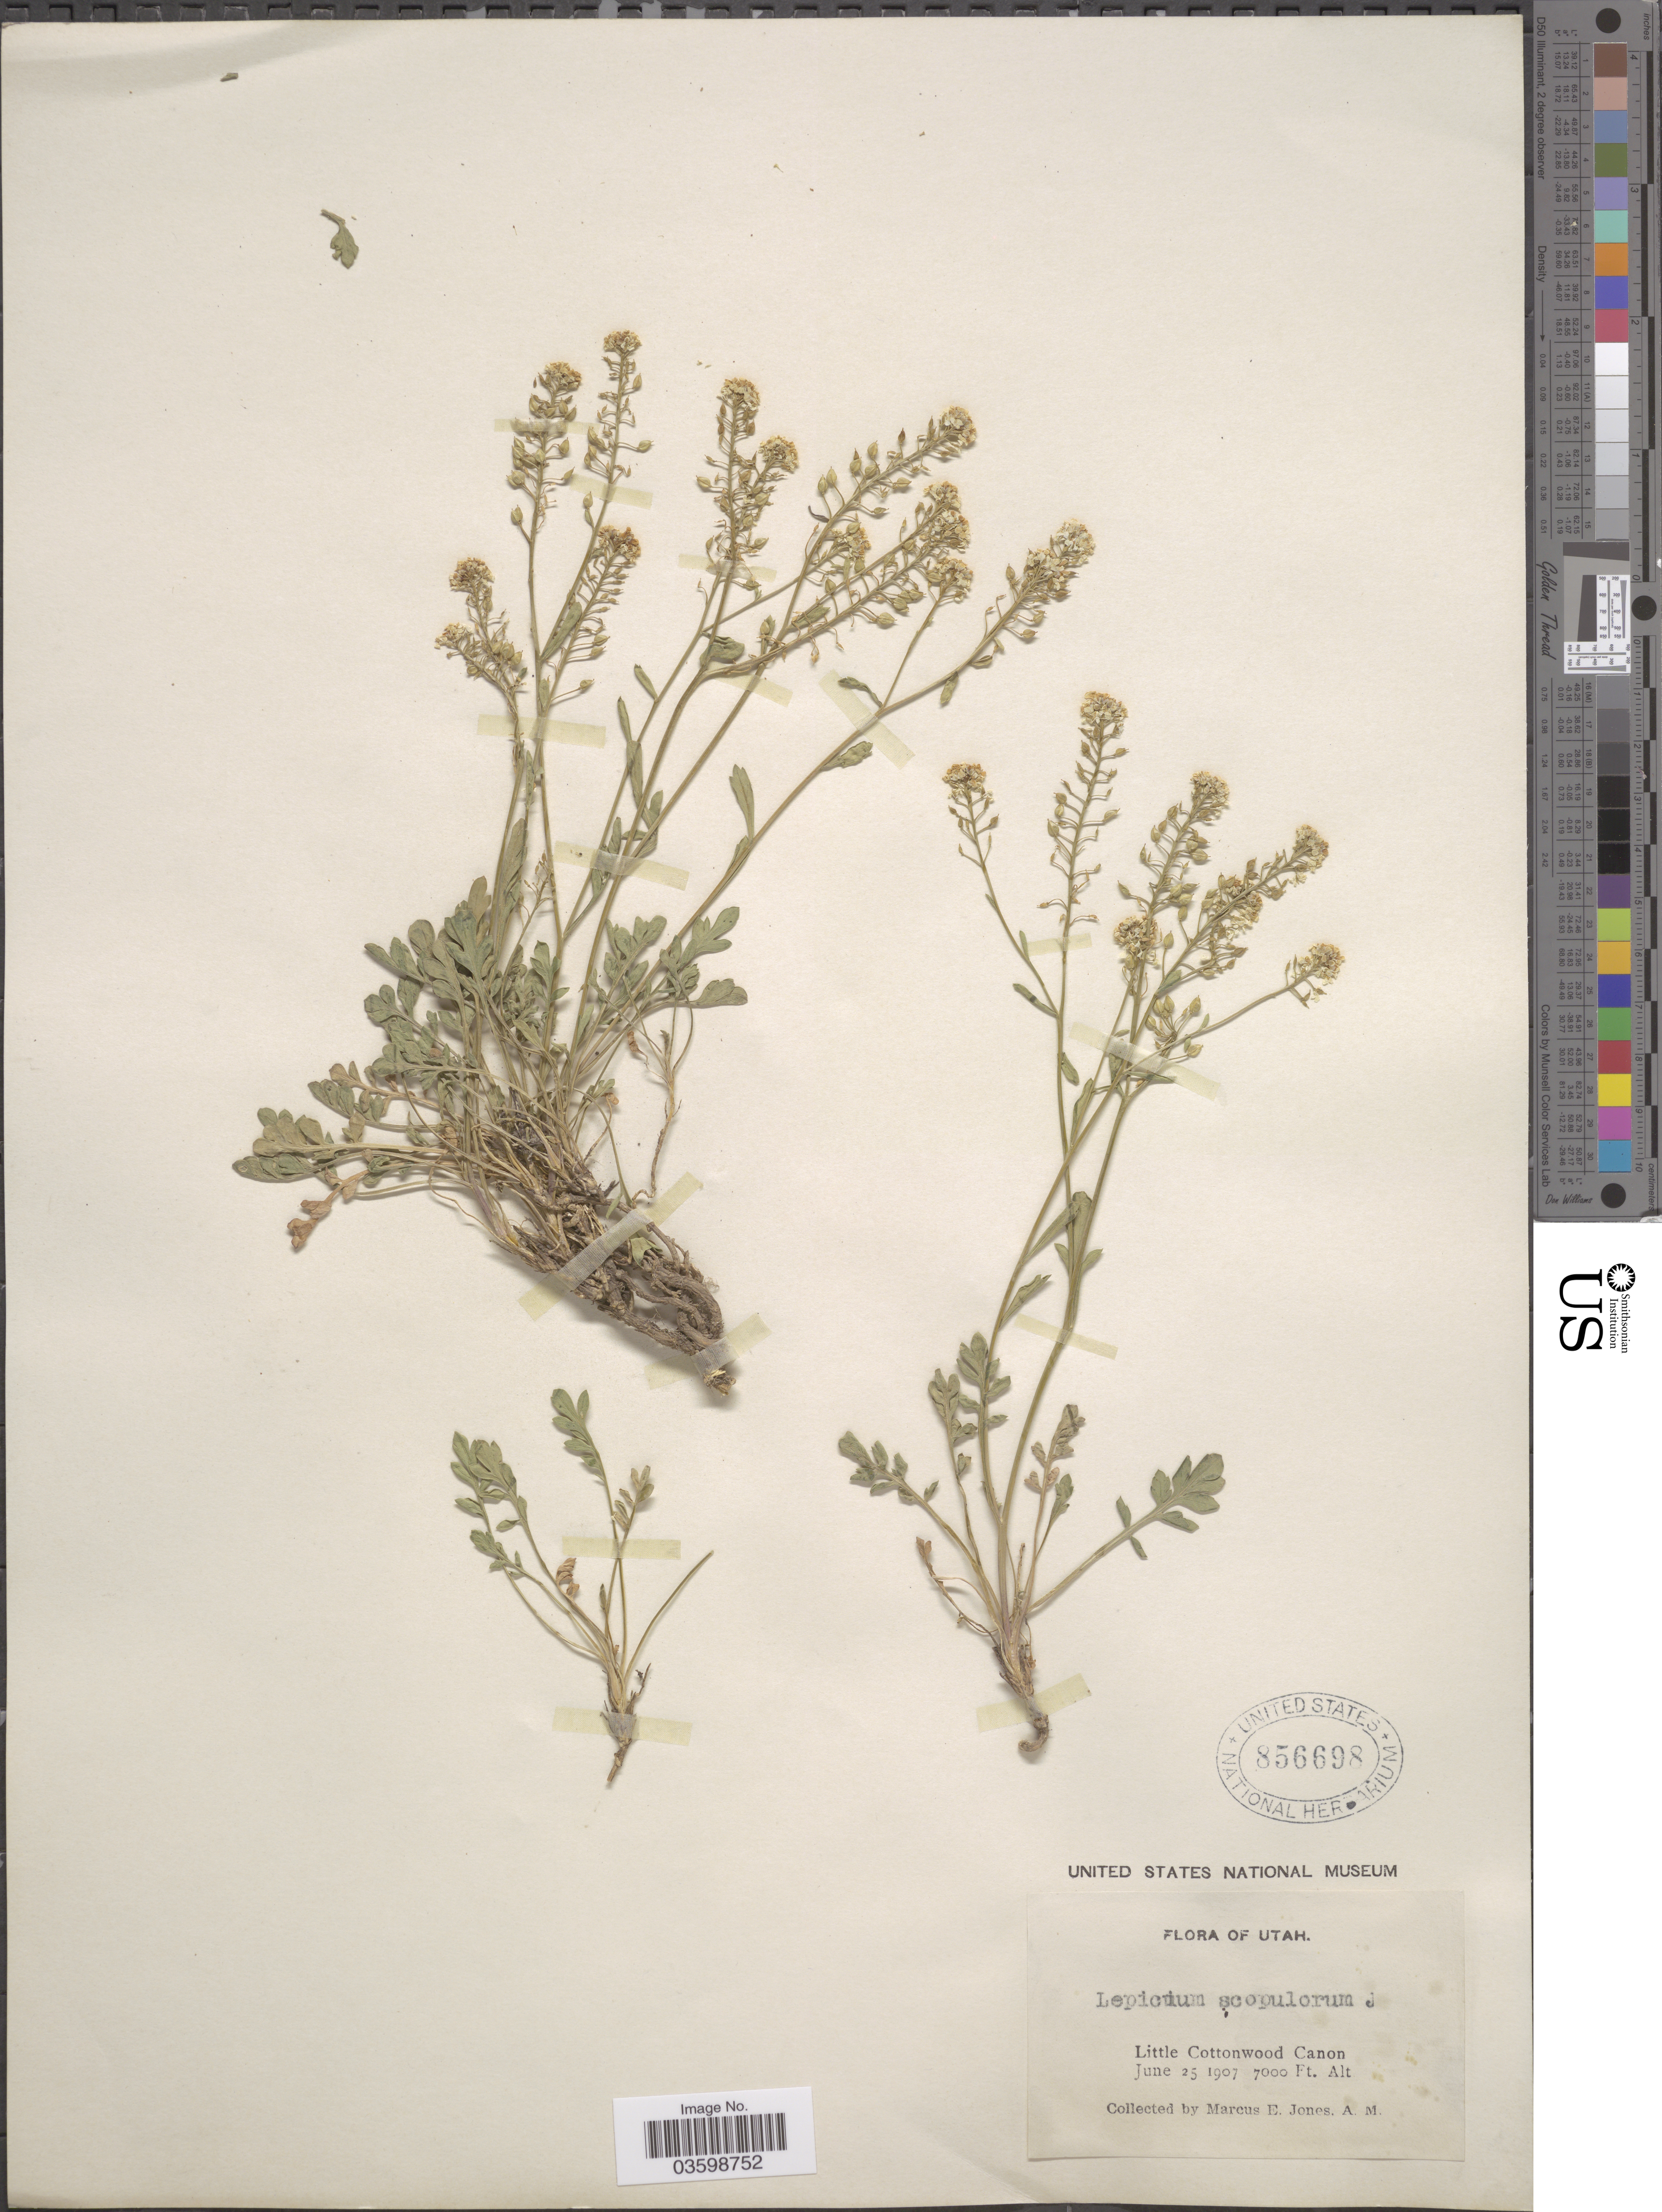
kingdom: Plantae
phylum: Tracheophyta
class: Magnoliopsida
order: Brassicales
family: Brassicaceae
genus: Lepidium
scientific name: Lepidium montanum var. alpinum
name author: S. Watson in C. King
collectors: M. E. Jones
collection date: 1907-06-25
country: United States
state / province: Utah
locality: Little Cottonwood Canon.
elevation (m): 2134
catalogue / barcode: US 856698